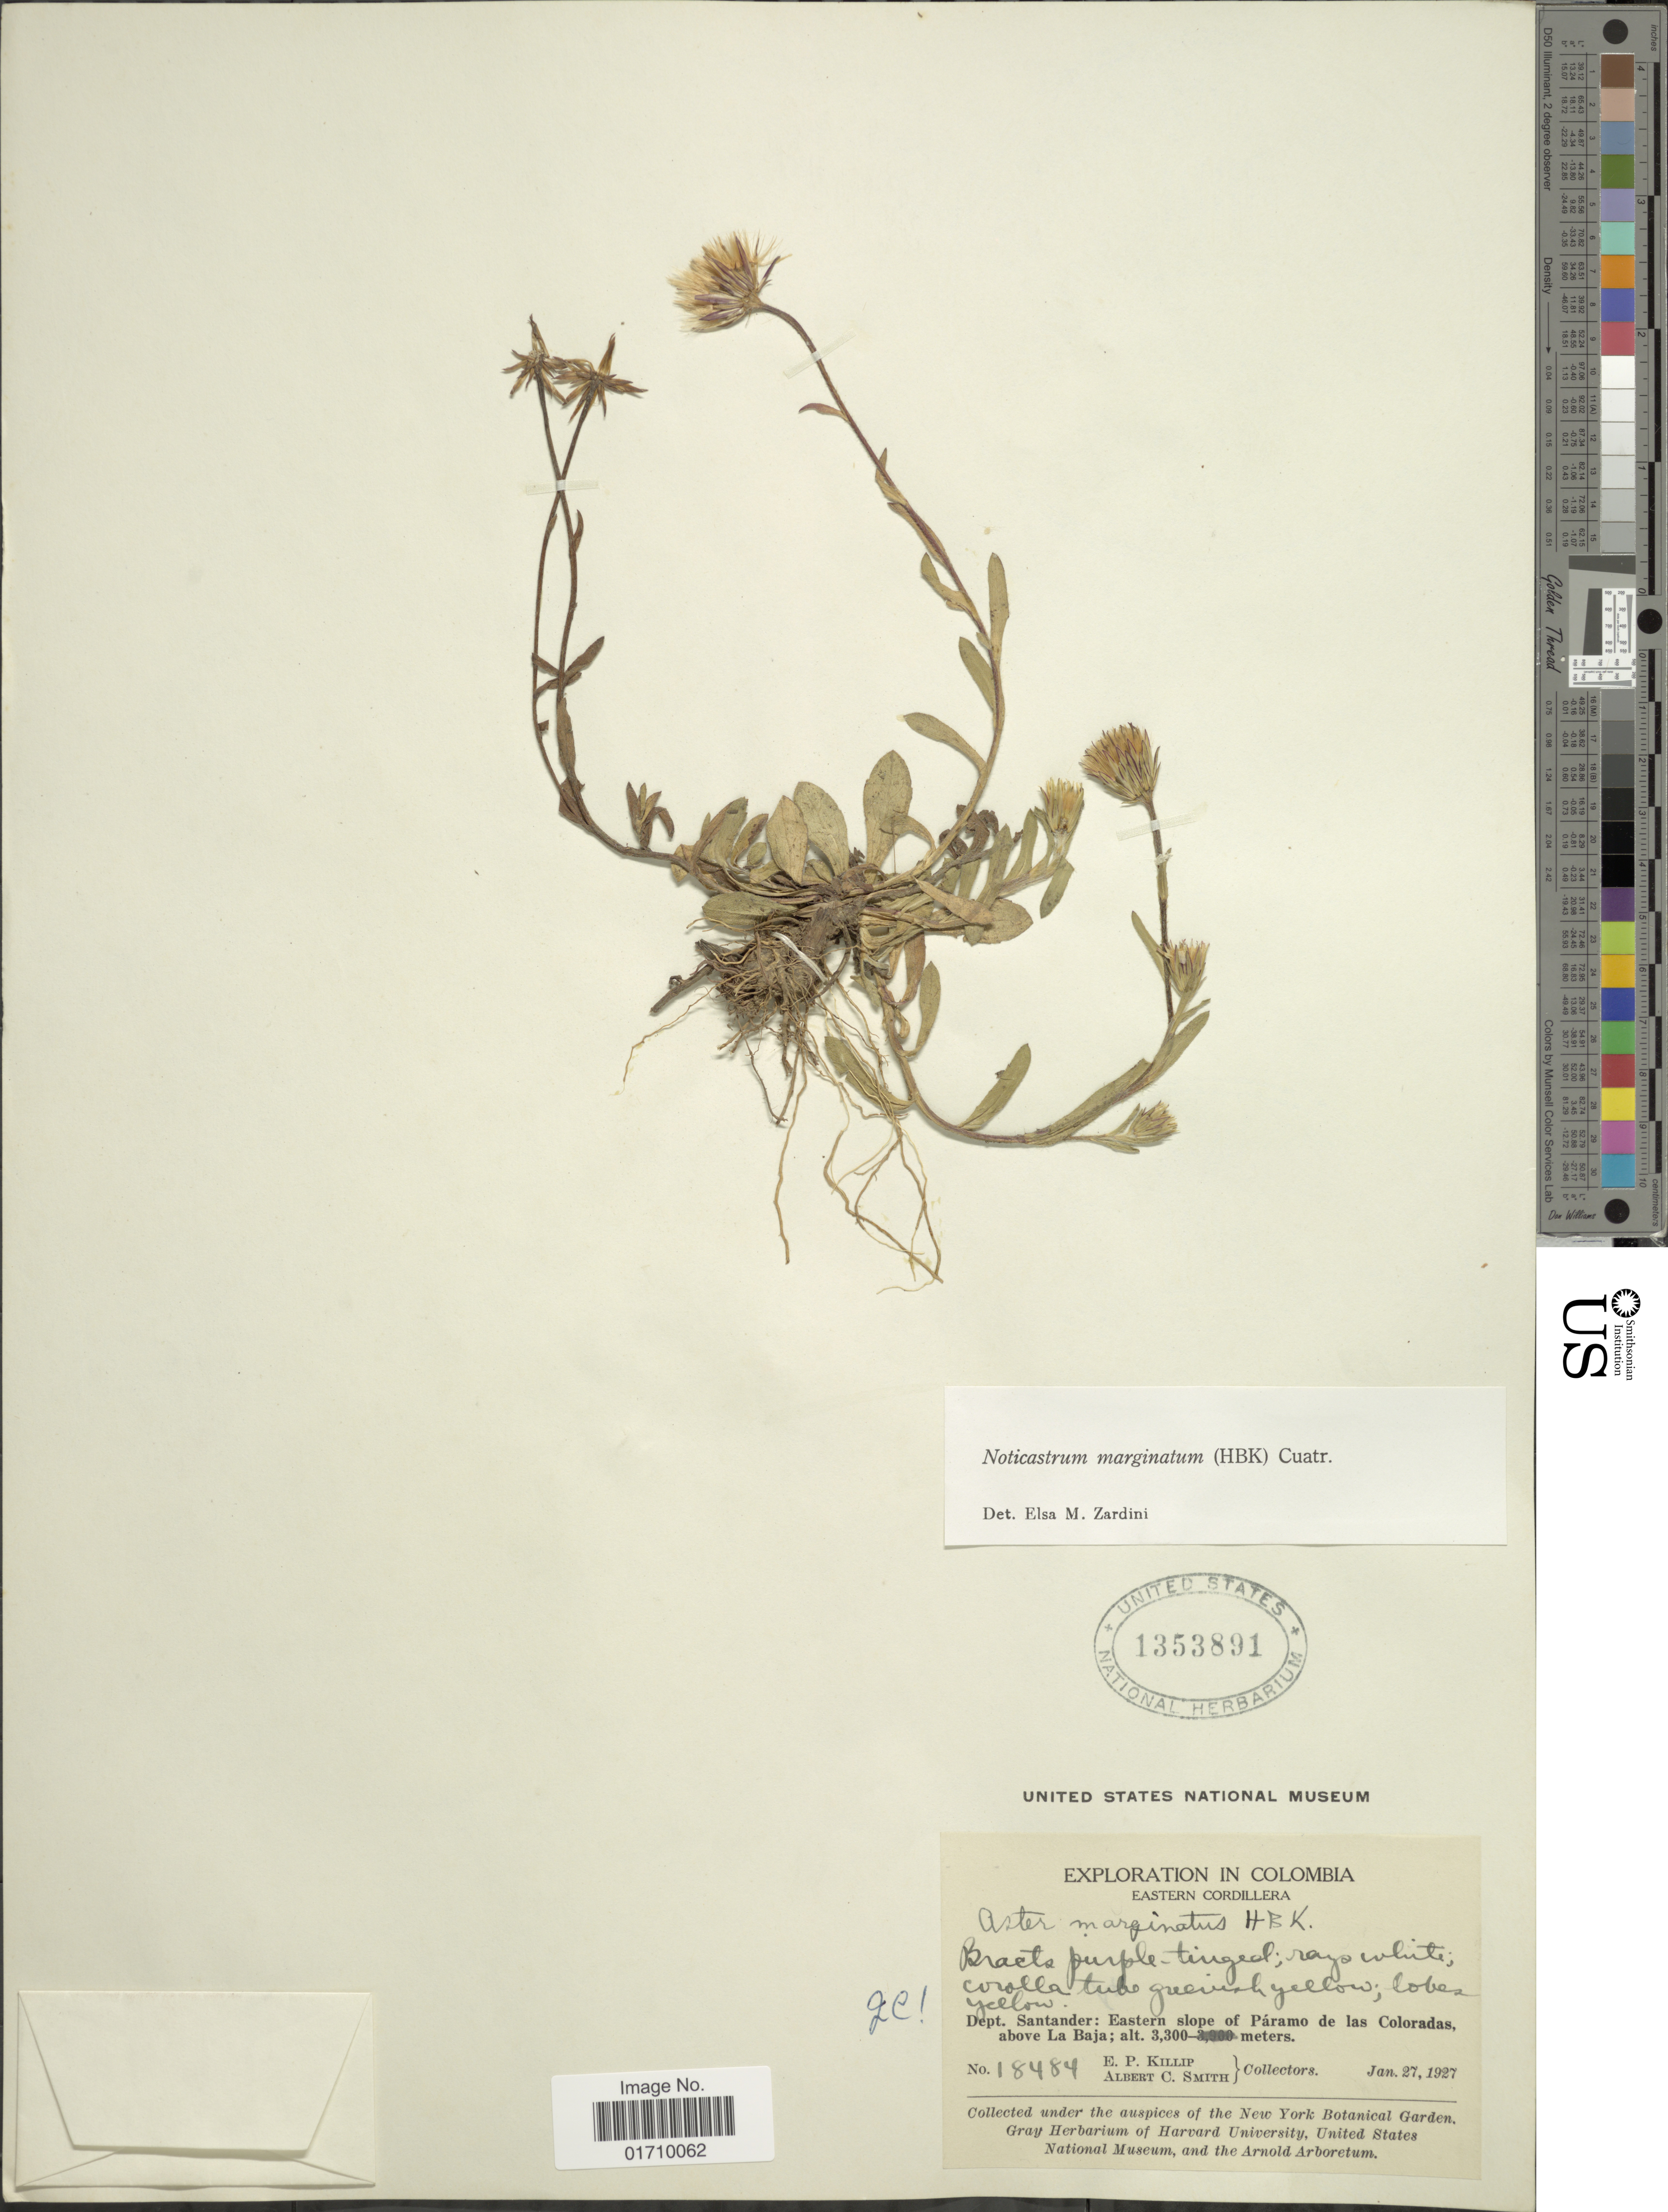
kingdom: Plantae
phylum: Tracheophyta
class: Magnoliopsida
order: Asterales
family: Asteraceae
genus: Noticastrum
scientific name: Noticastrum marginatum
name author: (Kunth) Cuatrec.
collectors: E. P. Killip & A. C. Smith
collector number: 18484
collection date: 1927-01-27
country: Colombia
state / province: Santander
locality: Eastern Cordillera, eastern slope of Paramo de las Coloradas, above La Baja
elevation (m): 3300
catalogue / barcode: US 1353891